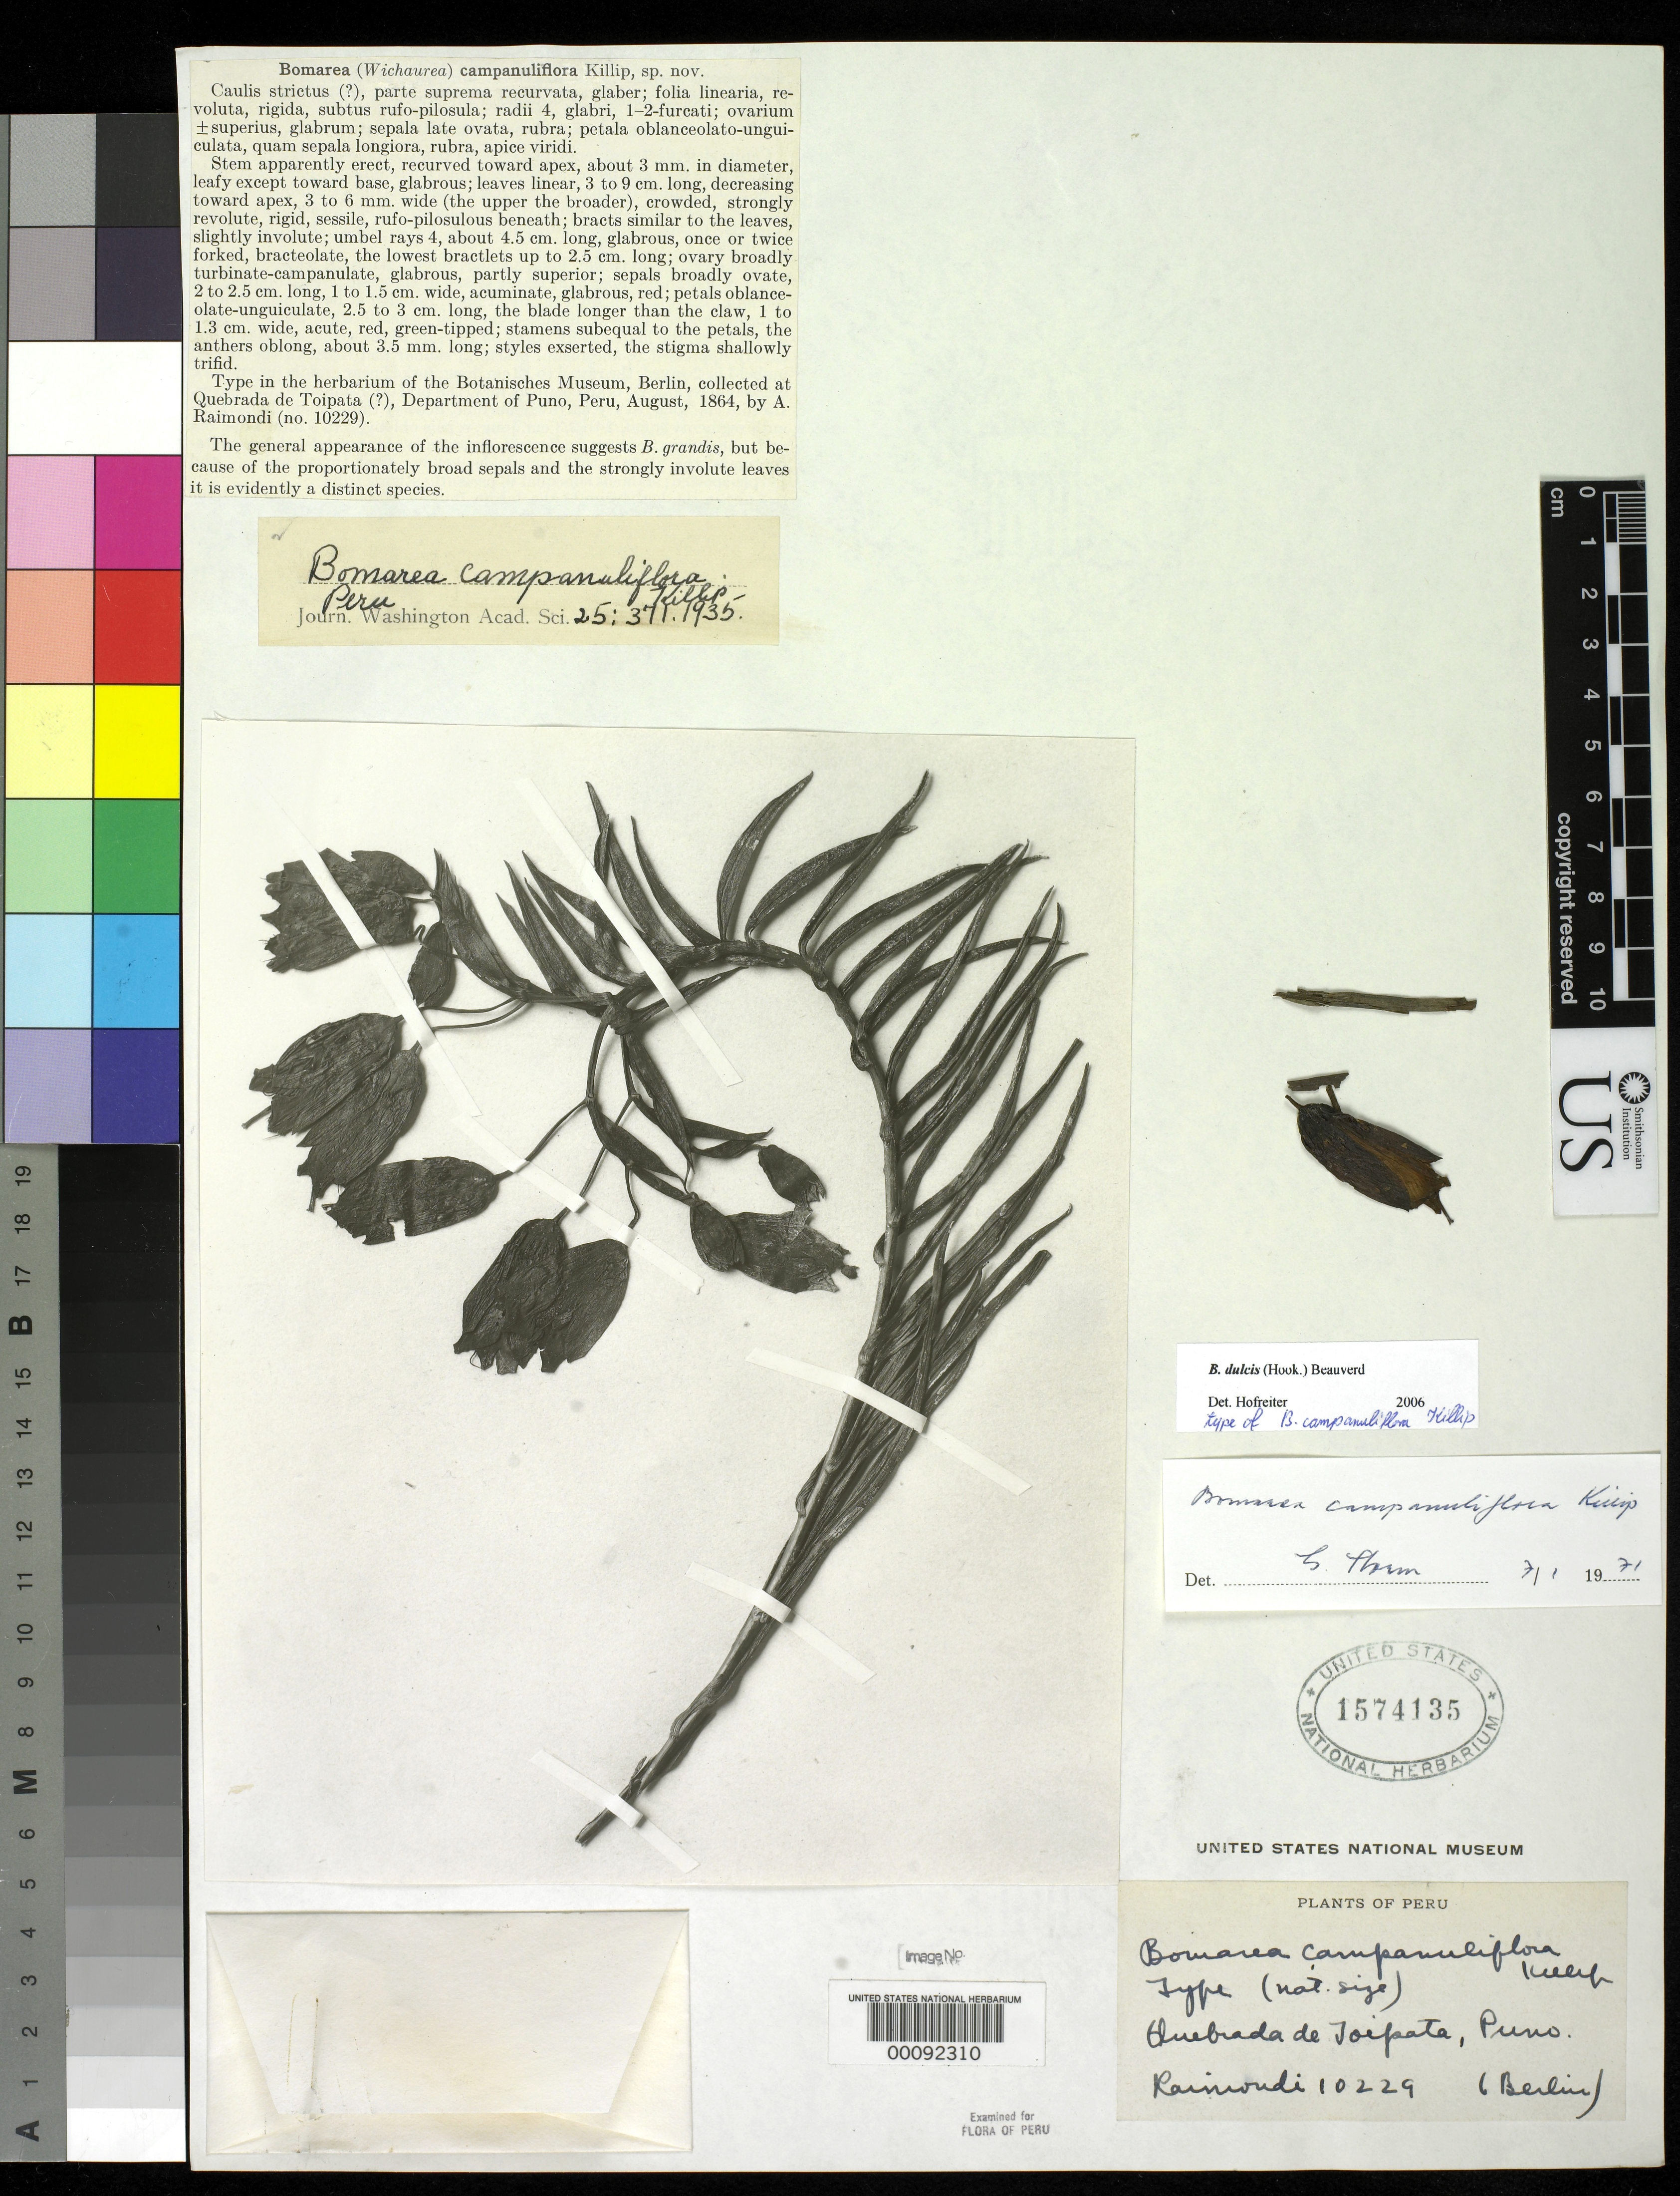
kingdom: Plantae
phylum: Tracheophyta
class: Liliopsida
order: Liliales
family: Alstroemeriaceae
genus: Bomarea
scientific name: Bomarea campanuliflora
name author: Killip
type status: Isotype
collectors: A. Raimondi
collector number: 10229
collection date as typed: Aug 1864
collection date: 1864-08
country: Peru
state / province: Puno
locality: Quebrada de Toipata.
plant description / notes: Mounted with photograph and fragmentary material of type specimen ex herb. Berlin.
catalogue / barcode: US 1574135